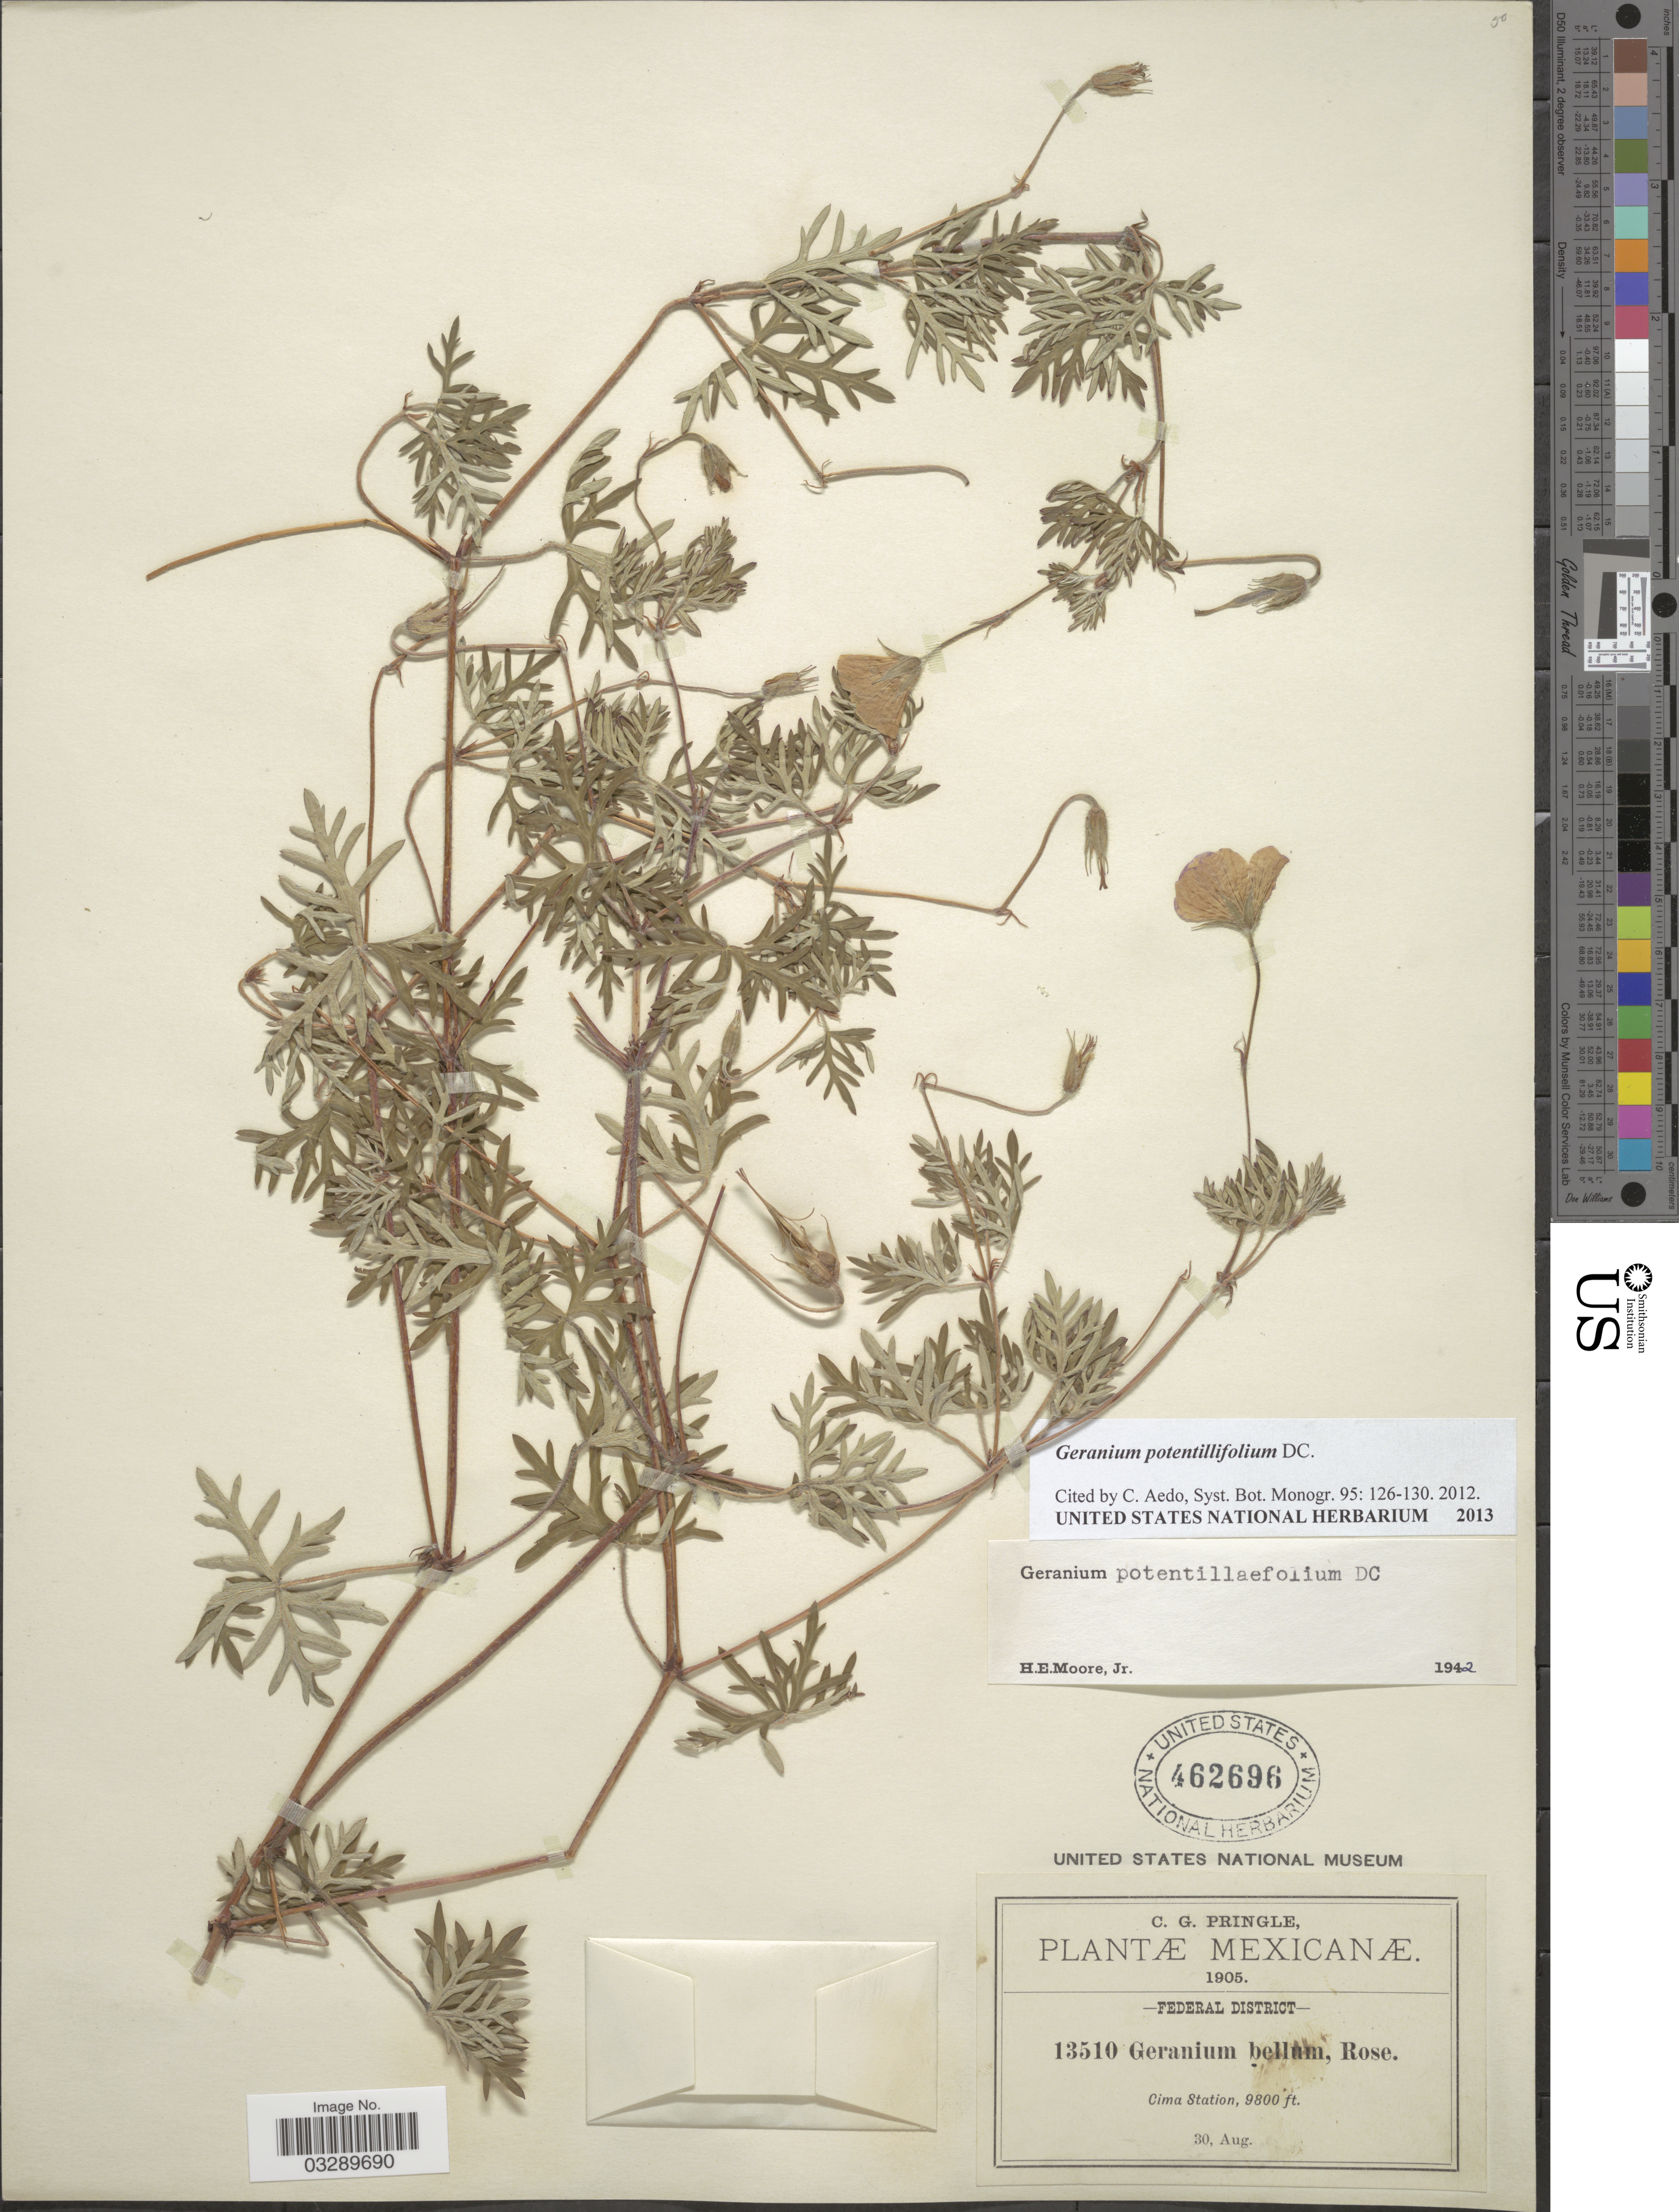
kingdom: Plantae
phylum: Tracheophyta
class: Magnoliopsida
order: Geraniales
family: Geraniaceae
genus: Geranium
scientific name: Geranium pontentillifolium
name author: DC.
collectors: C. G. Pringle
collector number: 13510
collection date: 1905-08-30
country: Mexico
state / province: Distrito Federal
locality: Federal District, Cima Station.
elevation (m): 2987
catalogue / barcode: US 462696